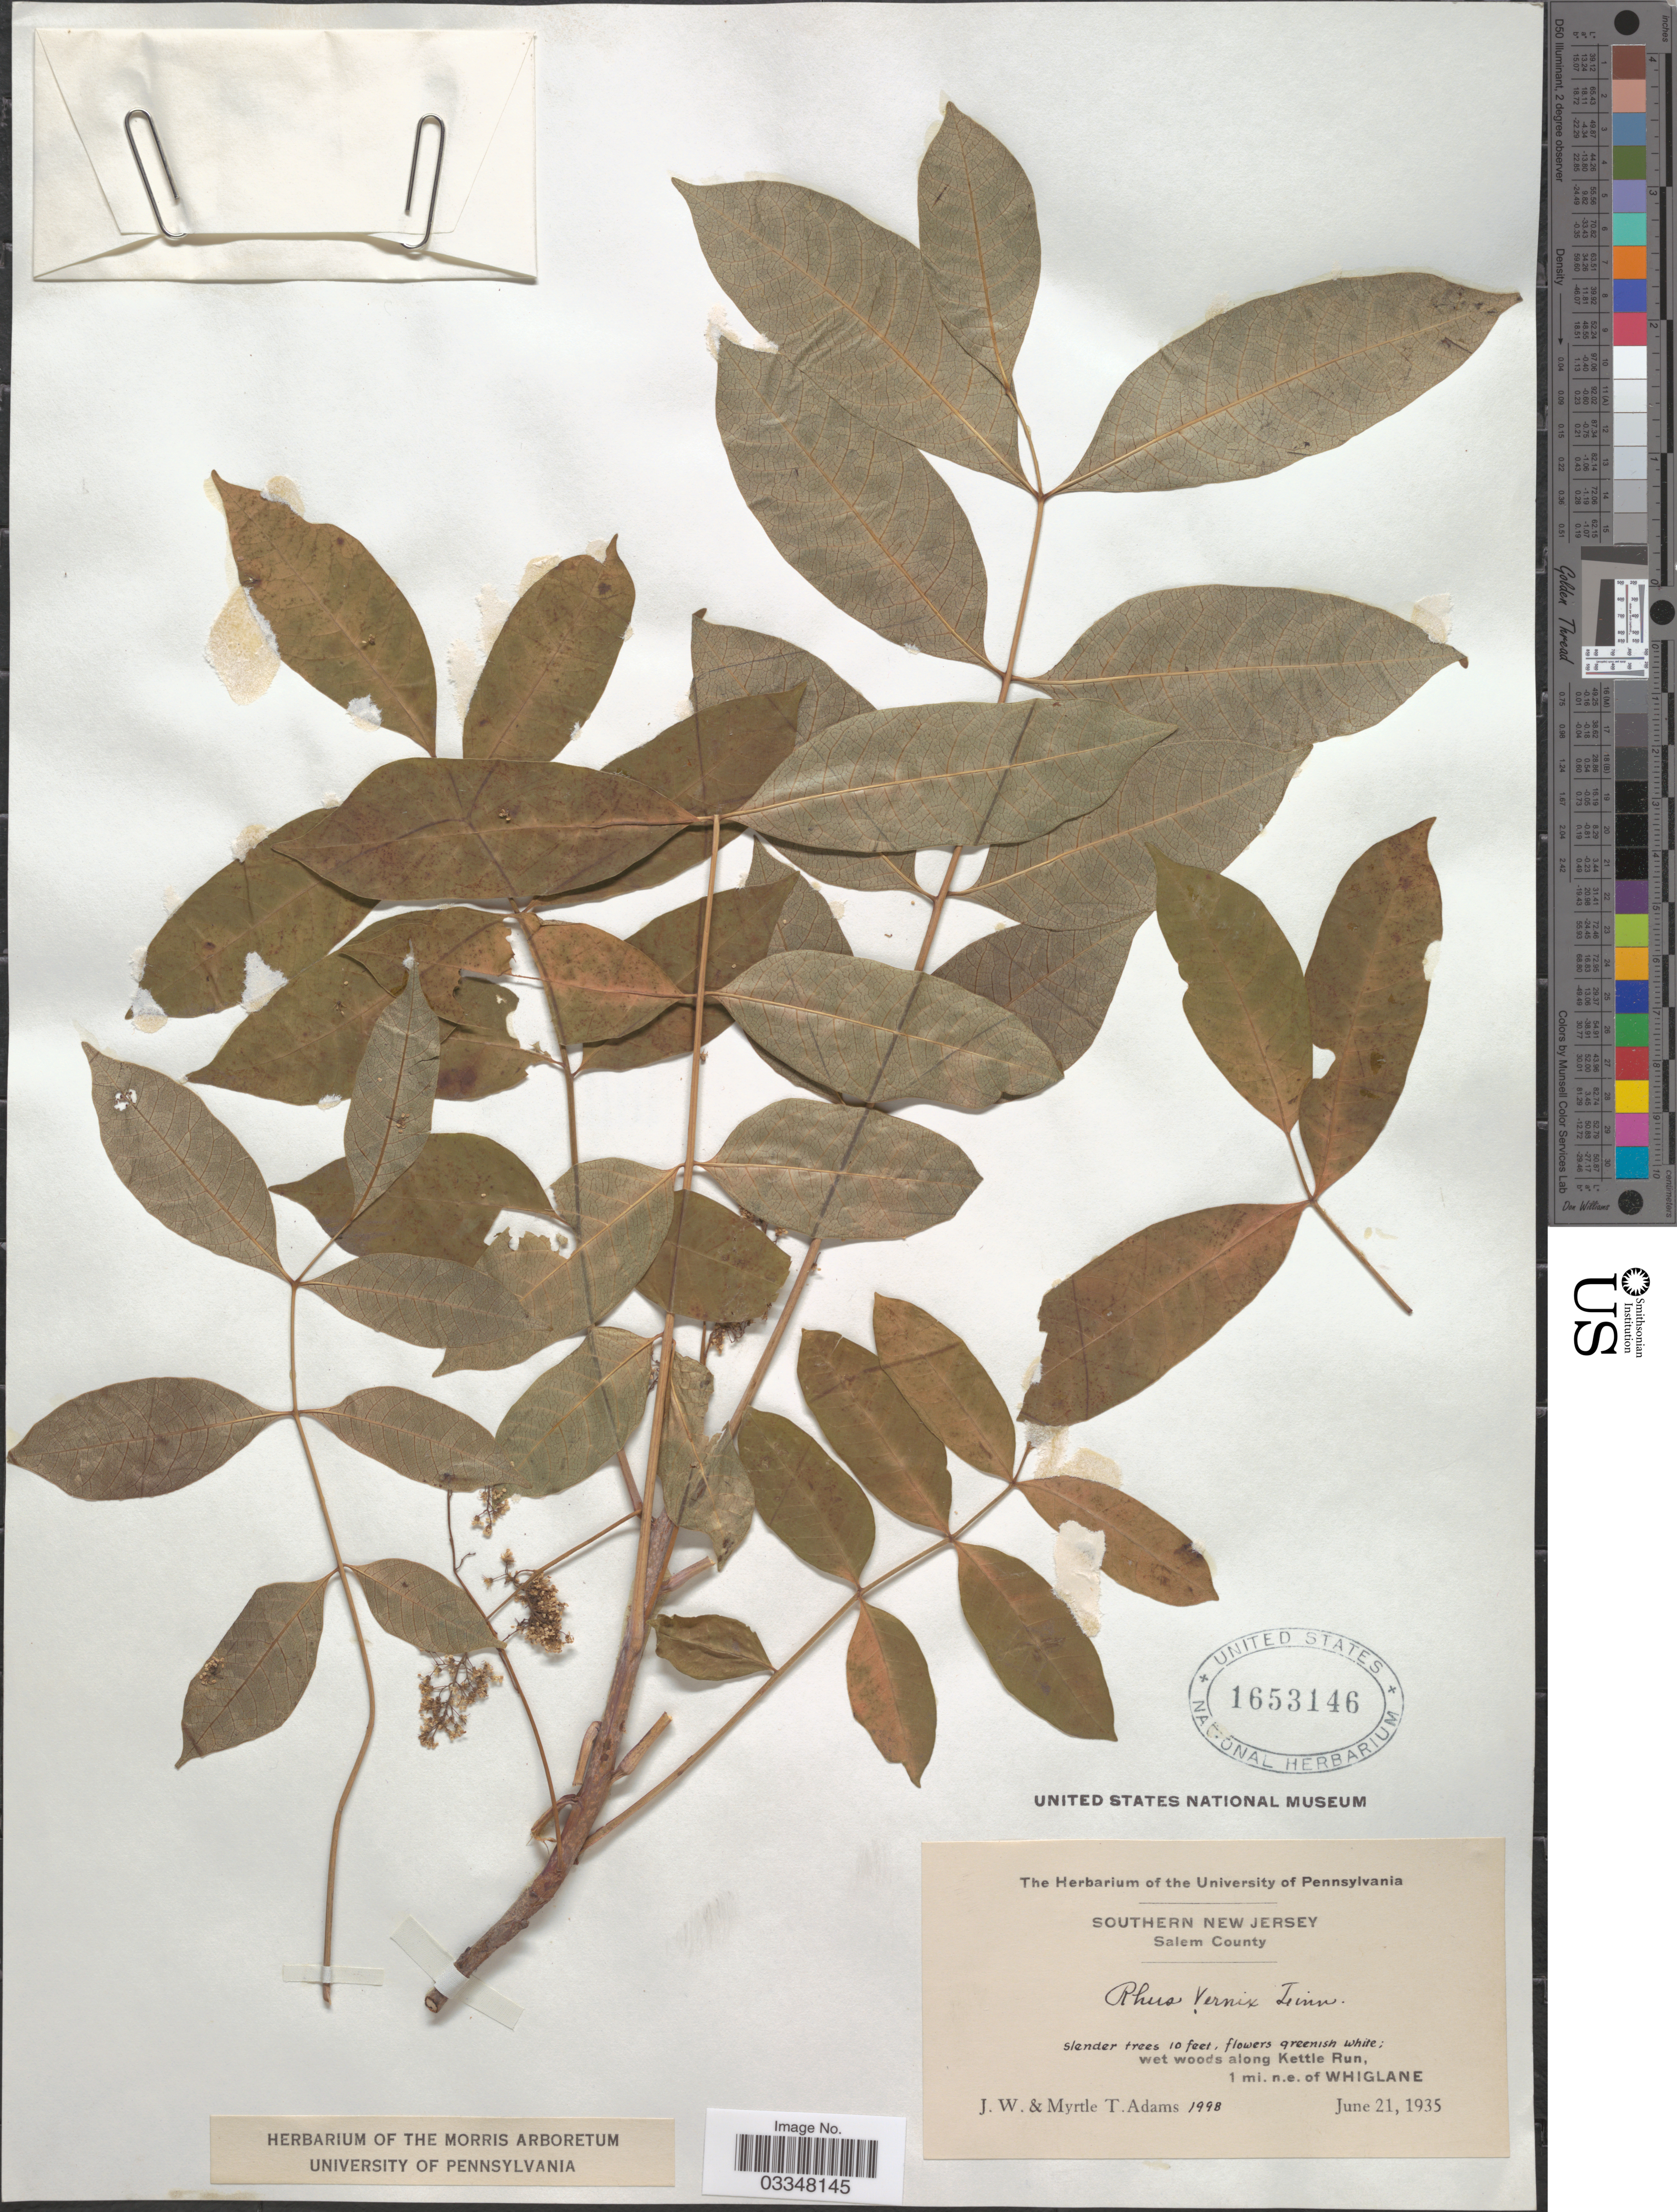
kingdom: Plantae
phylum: Tracheophyta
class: Magnoliopsida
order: Sapindales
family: Anacardiaceae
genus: Toxicodendron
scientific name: Toxicodendron vernix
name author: (L.) Kuntze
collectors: J. Adams & M. T. Adams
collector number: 1998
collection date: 1935-06-21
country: United States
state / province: New Jersey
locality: Southern New Jersey. Salem County. Wet woods along Kettle Run, 1 mi. n.e. of Whiglane.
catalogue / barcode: US 1653146